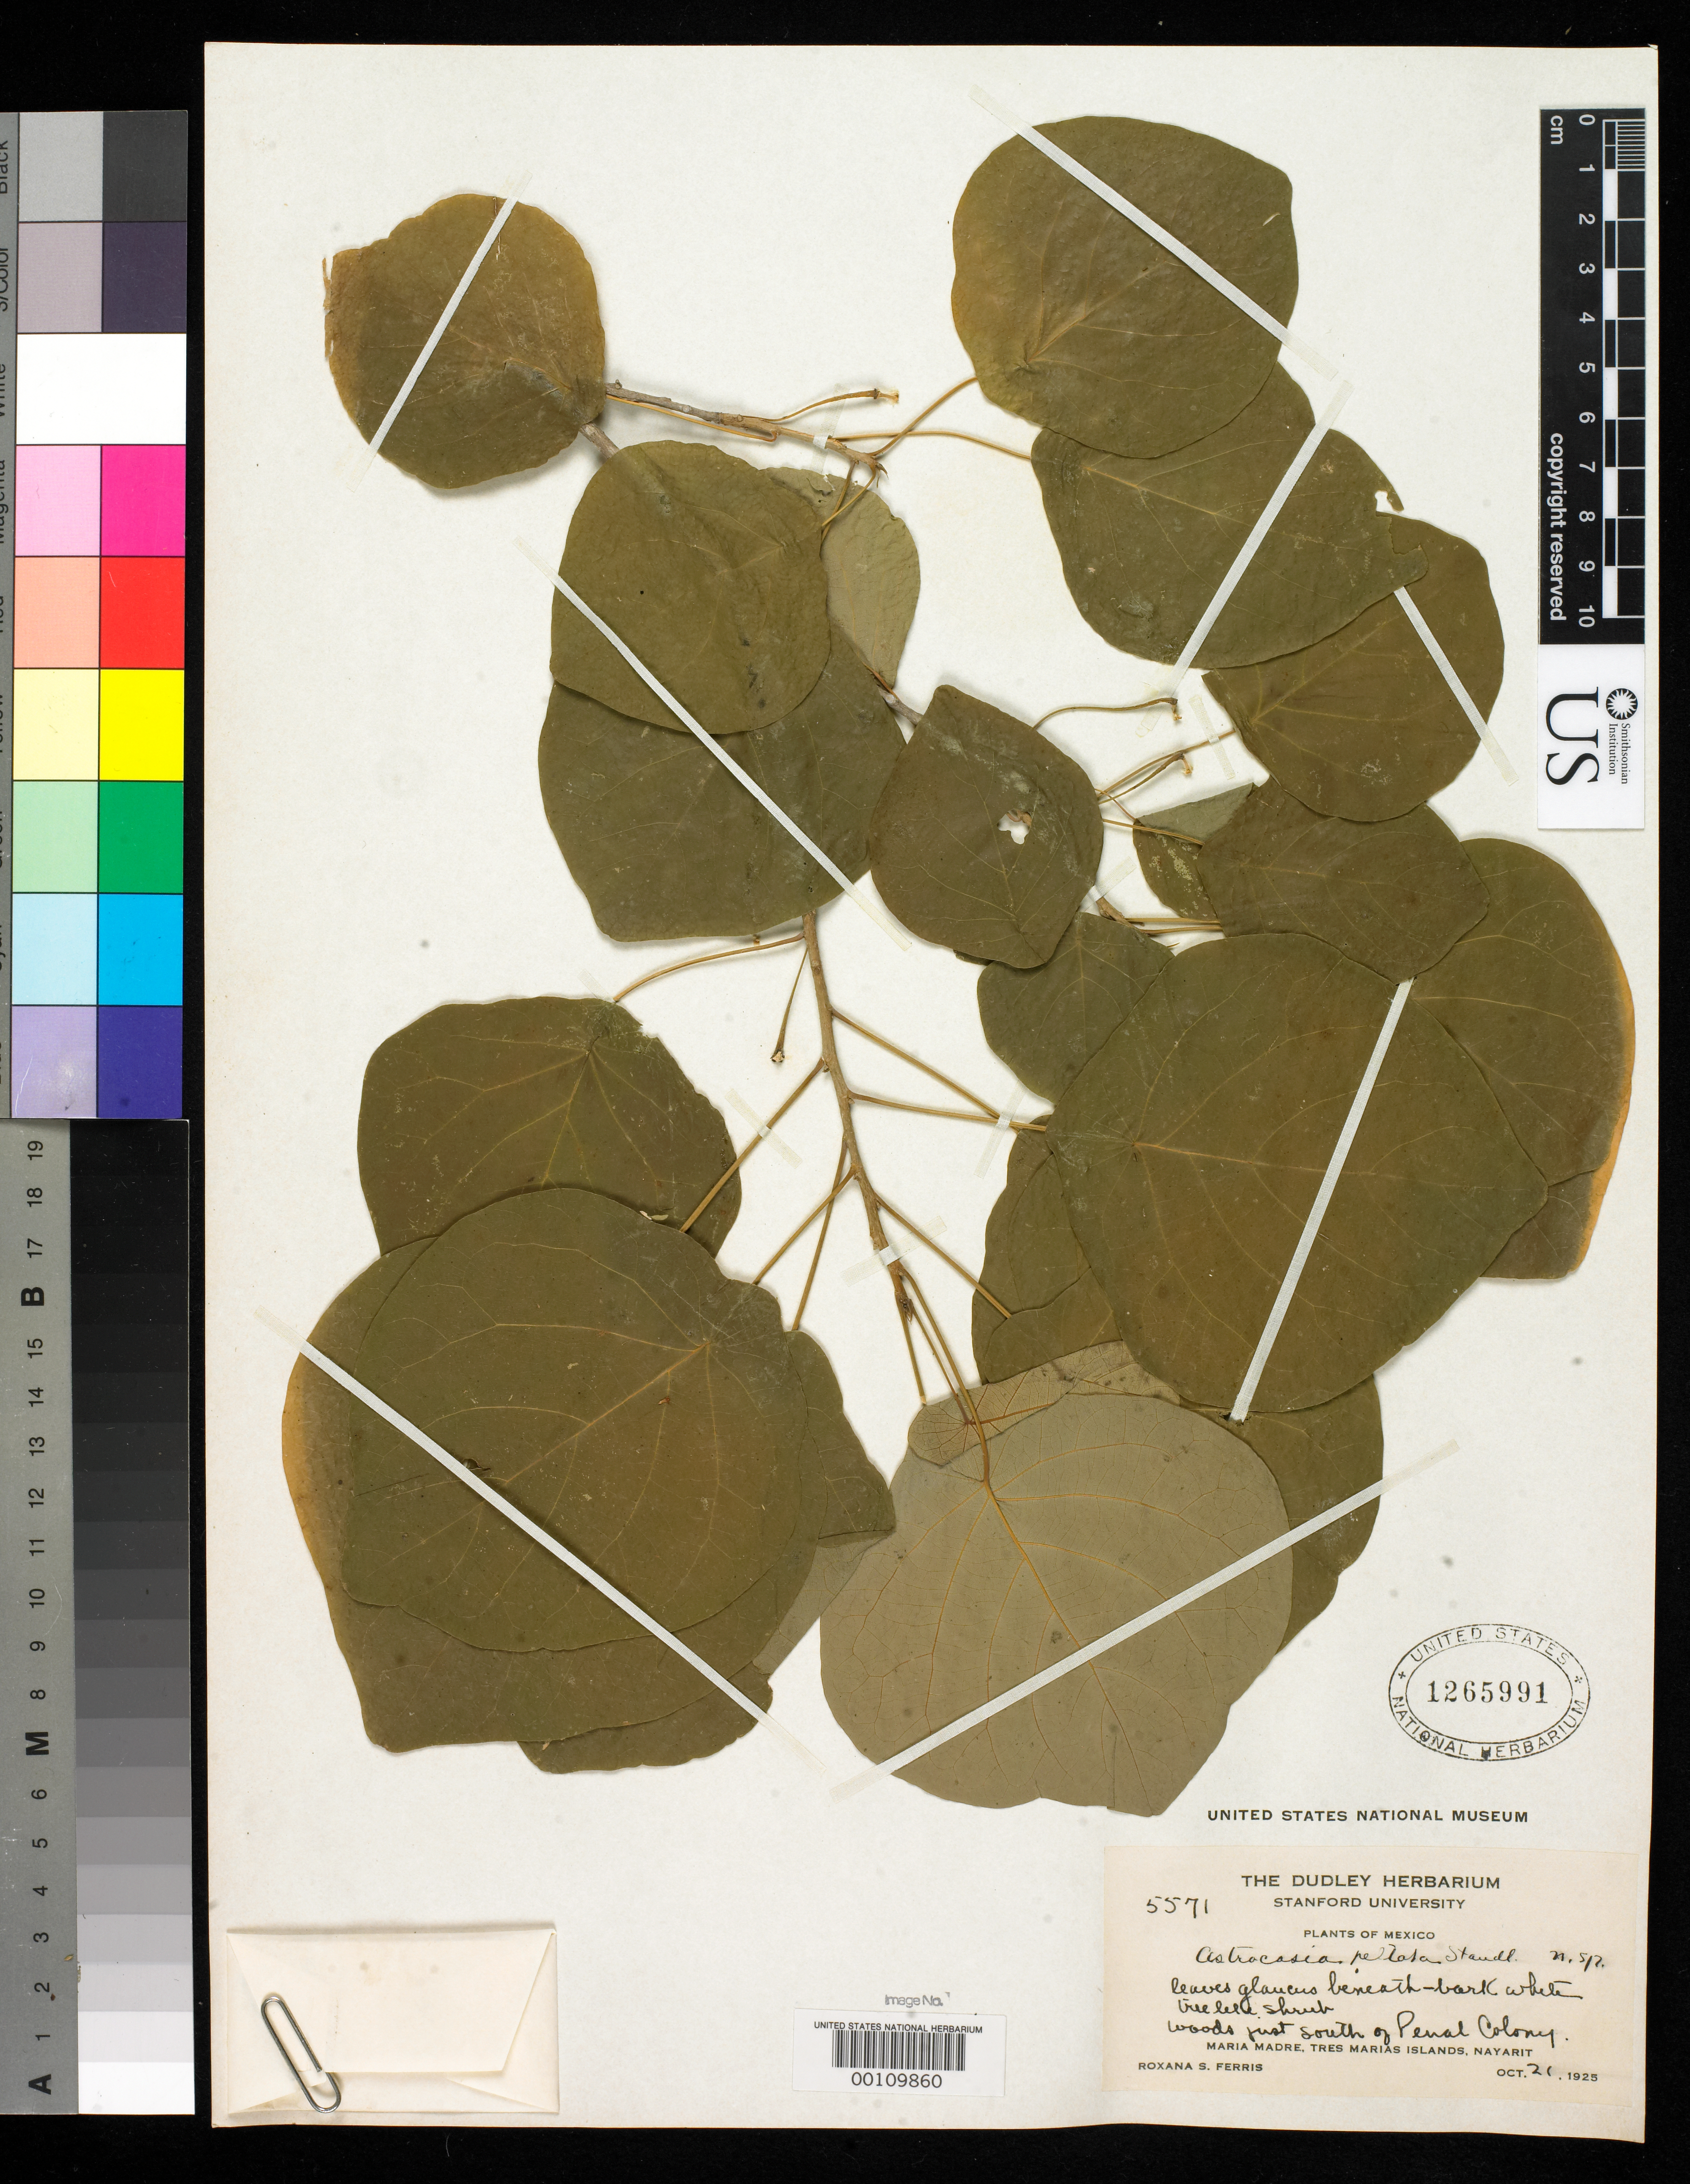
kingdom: Plantae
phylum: Tracheophyta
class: Magnoliopsida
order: Malpighiales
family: Phyllanthaceae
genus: Astrocasia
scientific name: Astrocasia peltata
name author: Standl.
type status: Isotype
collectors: R. S. Ferris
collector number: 5571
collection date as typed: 21 Oct 1925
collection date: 1925-10-21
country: Mexico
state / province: Nayarit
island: Maria Madre Island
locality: S of penal colony. [Tres Marias Is.]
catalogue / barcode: US 1265991